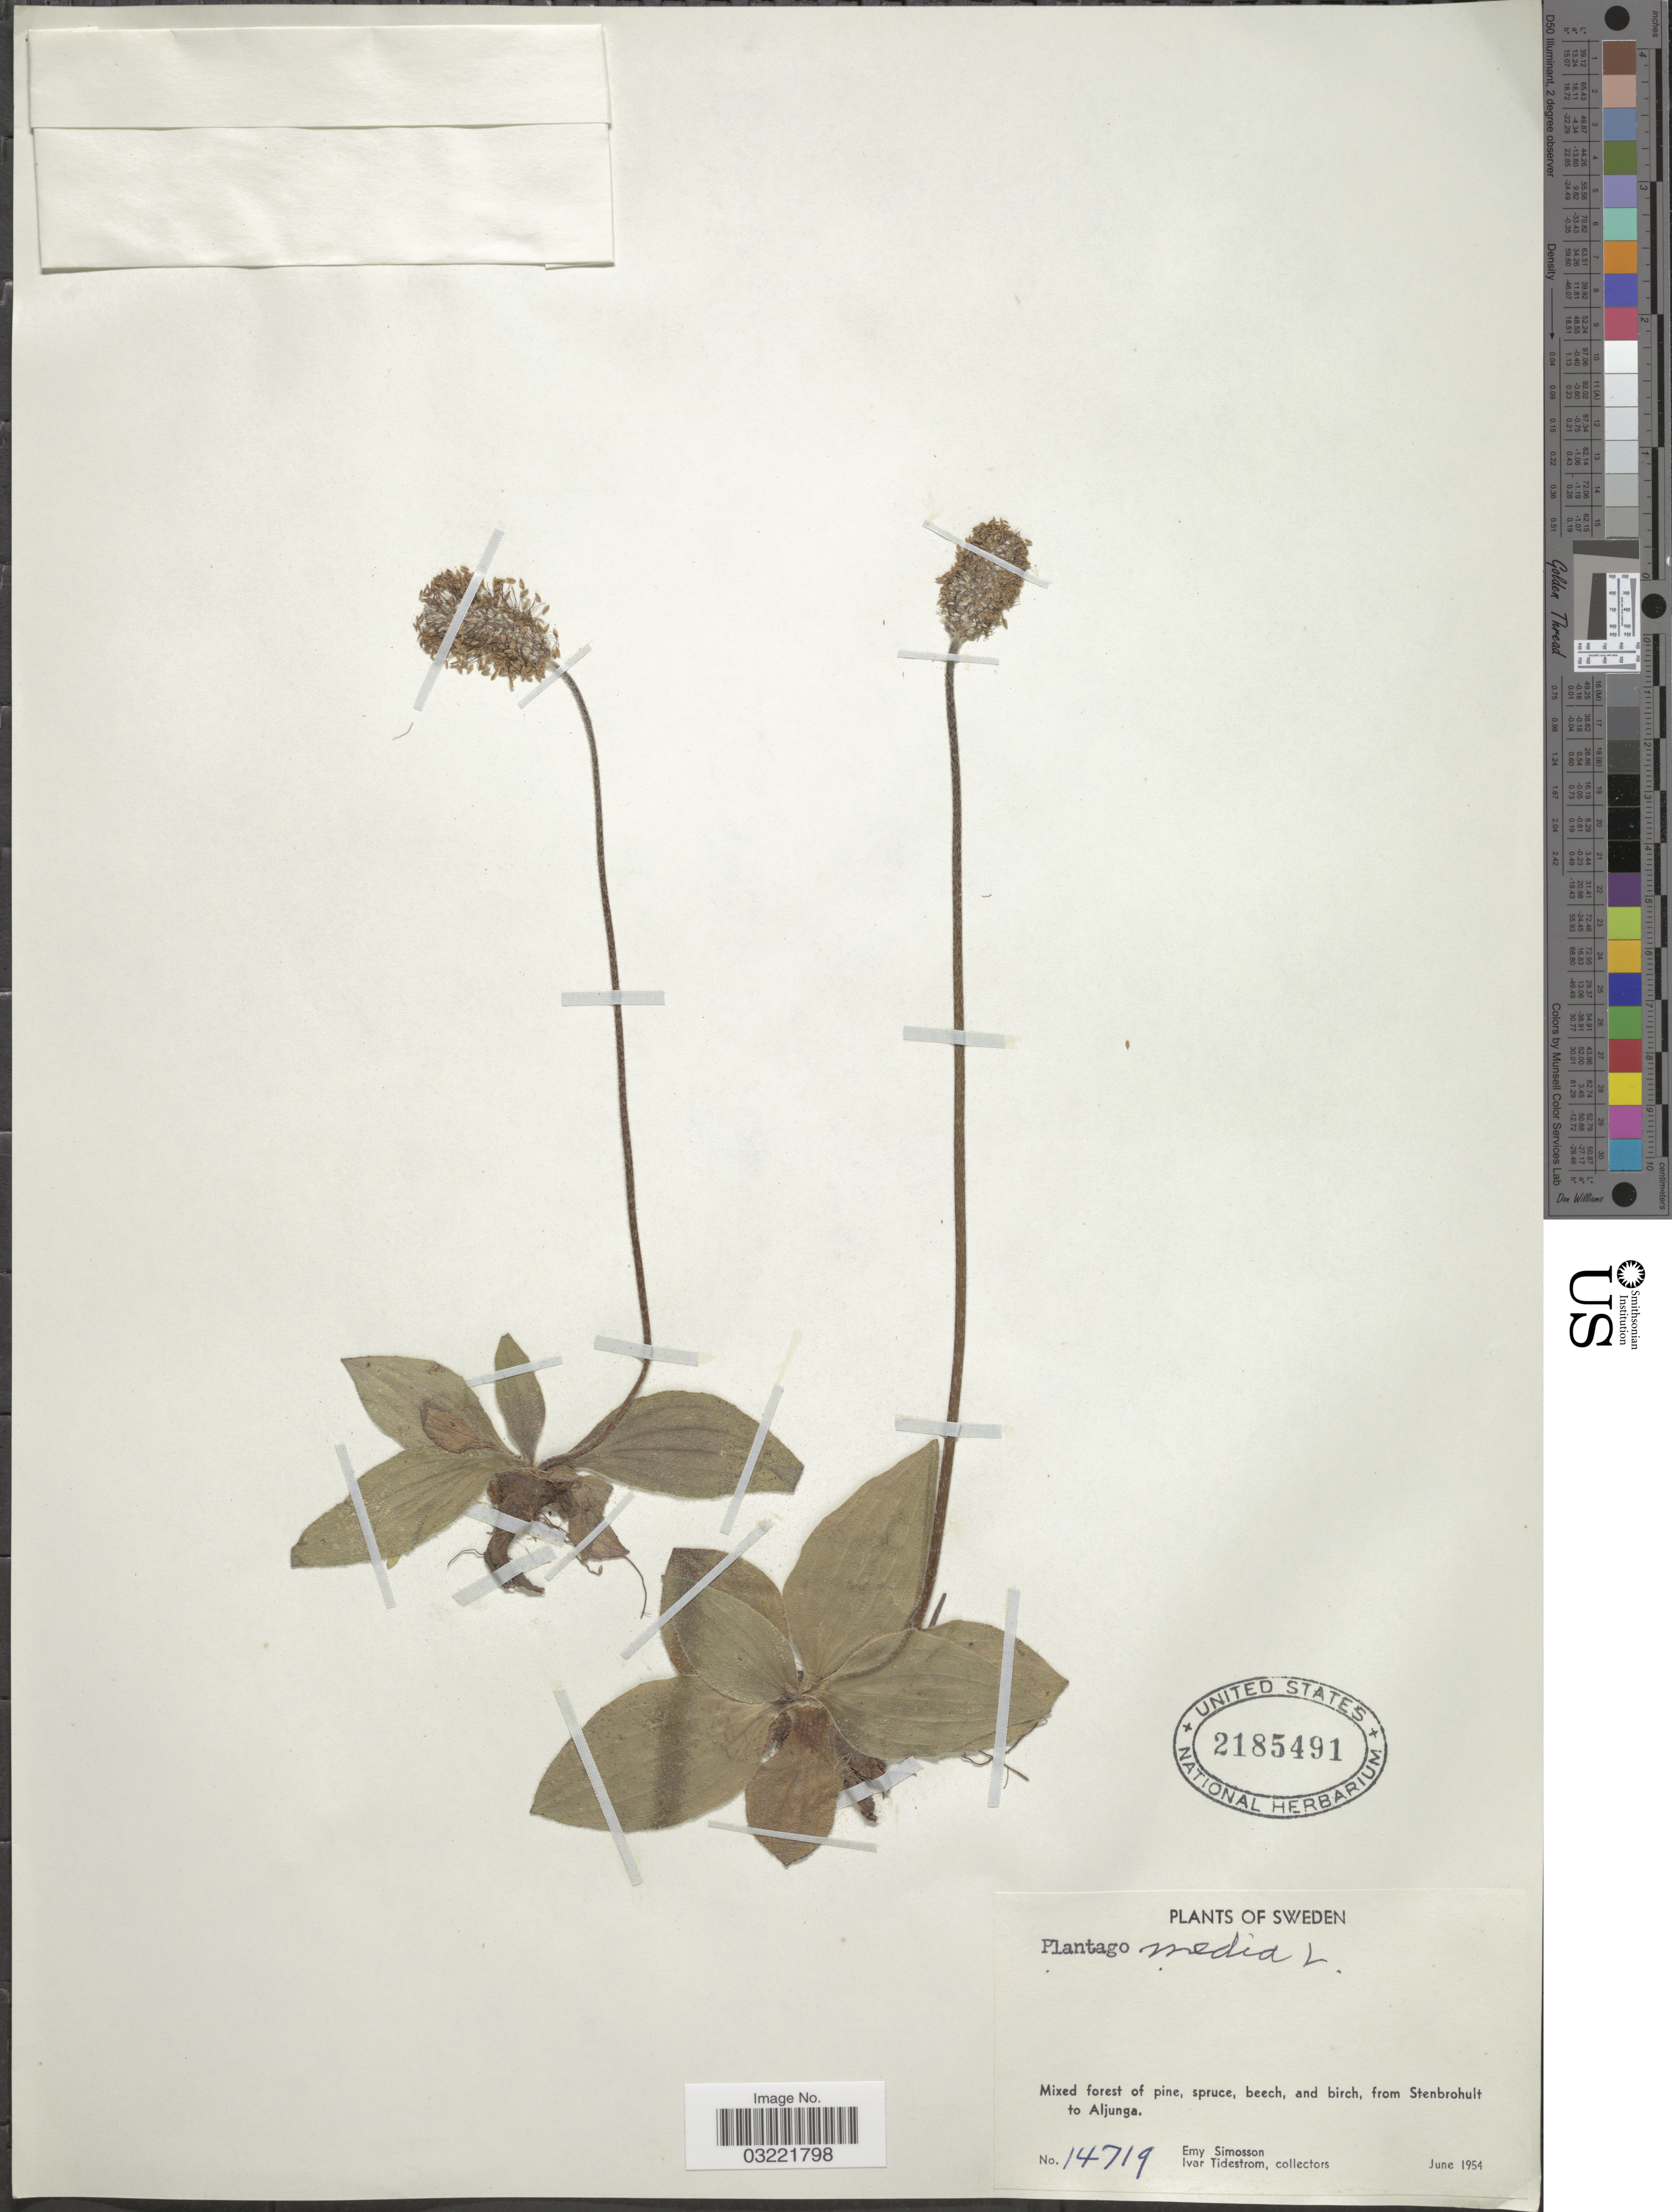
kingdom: Plantae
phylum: Tracheophyta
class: Magnoliopsida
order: Lamiales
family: Plantaginaceae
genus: Plantago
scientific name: Plantago media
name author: L.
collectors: E. Simosson & I. F. Tidestrom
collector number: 14719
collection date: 1954-06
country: Sweden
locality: From Stenbrohult to Aljunga.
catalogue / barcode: US 2185491